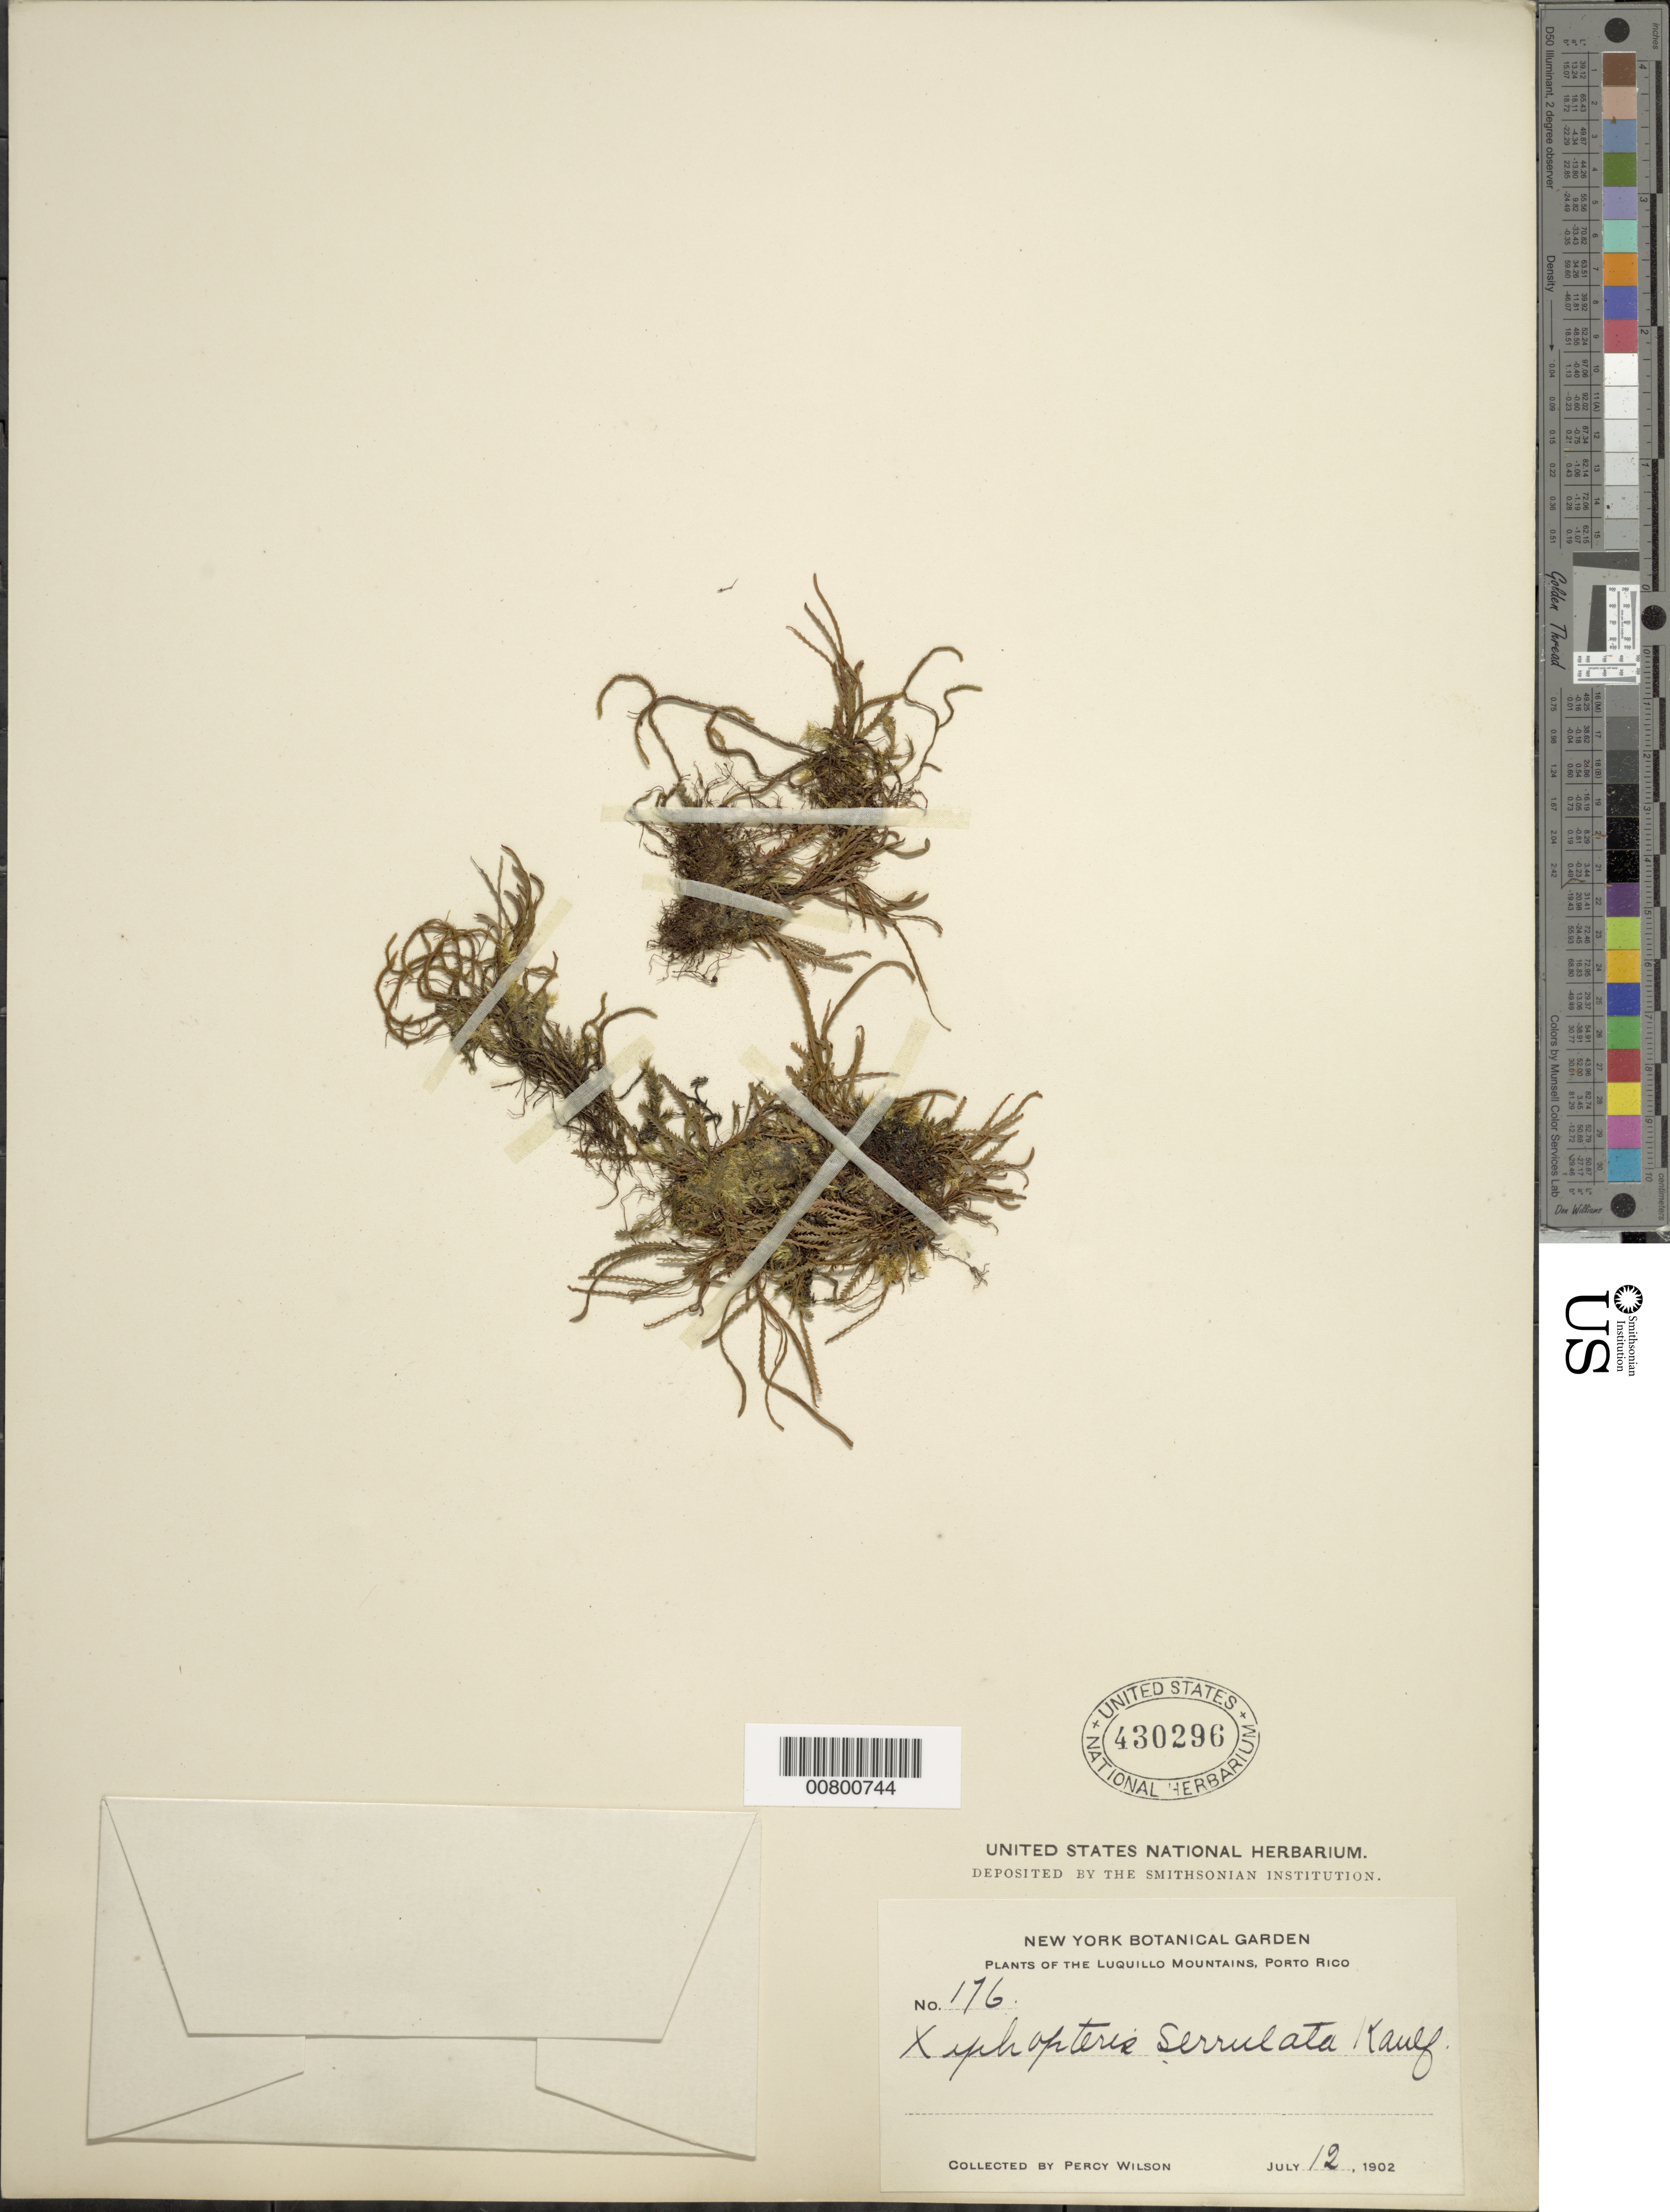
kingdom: Plantae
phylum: Tracheophyta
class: Polypodiopsida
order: Polypodiales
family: Polypodiaceae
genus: Cochlidium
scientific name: Cochlidium serrulatum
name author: (Sw.) L.E. Bishop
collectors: P. Wilson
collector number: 176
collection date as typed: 12 Jul 1902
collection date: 1902-07-12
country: Puerto Rico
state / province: Luquillo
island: Puerto Rico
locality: Luquillo Mts.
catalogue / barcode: US 430296